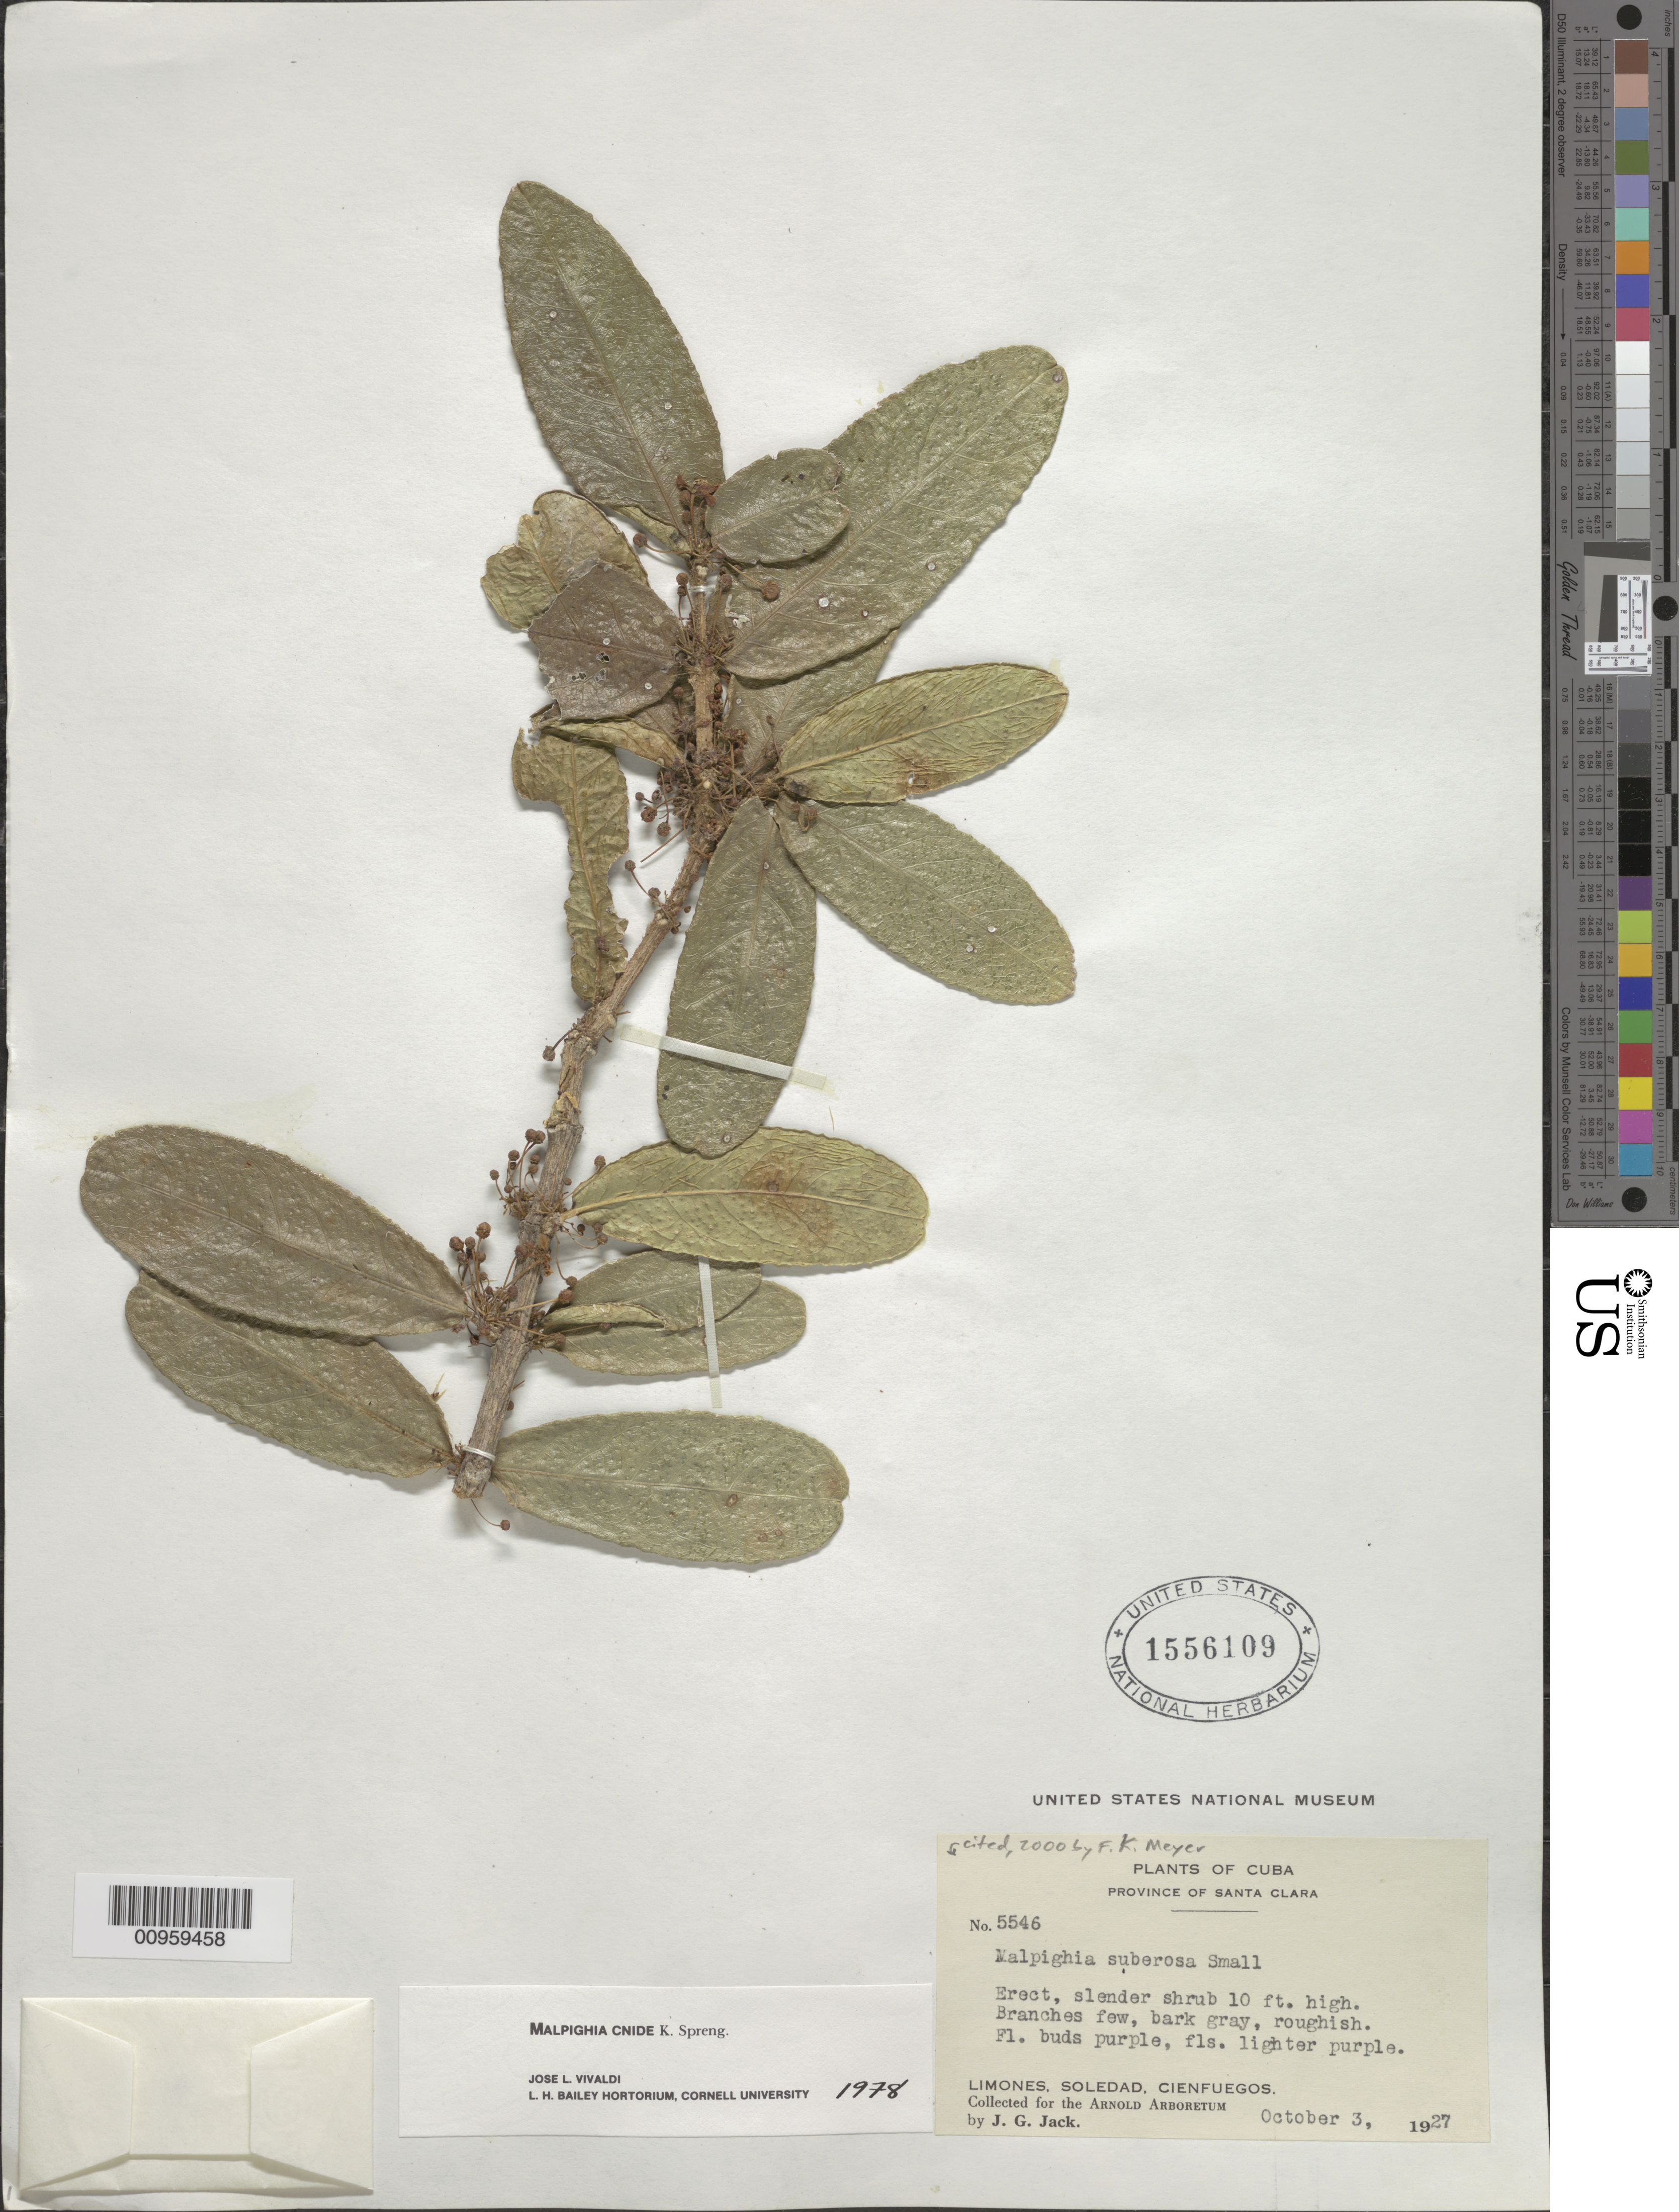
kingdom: Plantae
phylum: Tracheophyta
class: Magnoliopsida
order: Malpighiales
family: Malpighiaceae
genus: Malpighia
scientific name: Malpighia cnide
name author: Spreng.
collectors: J. G. Jack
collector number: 5546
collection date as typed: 03 Oct 1927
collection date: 1927-10-03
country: Cuba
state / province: Cienfuegos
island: Cuba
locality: Limones, Soledad, Cienfuegos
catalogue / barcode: US 1556109